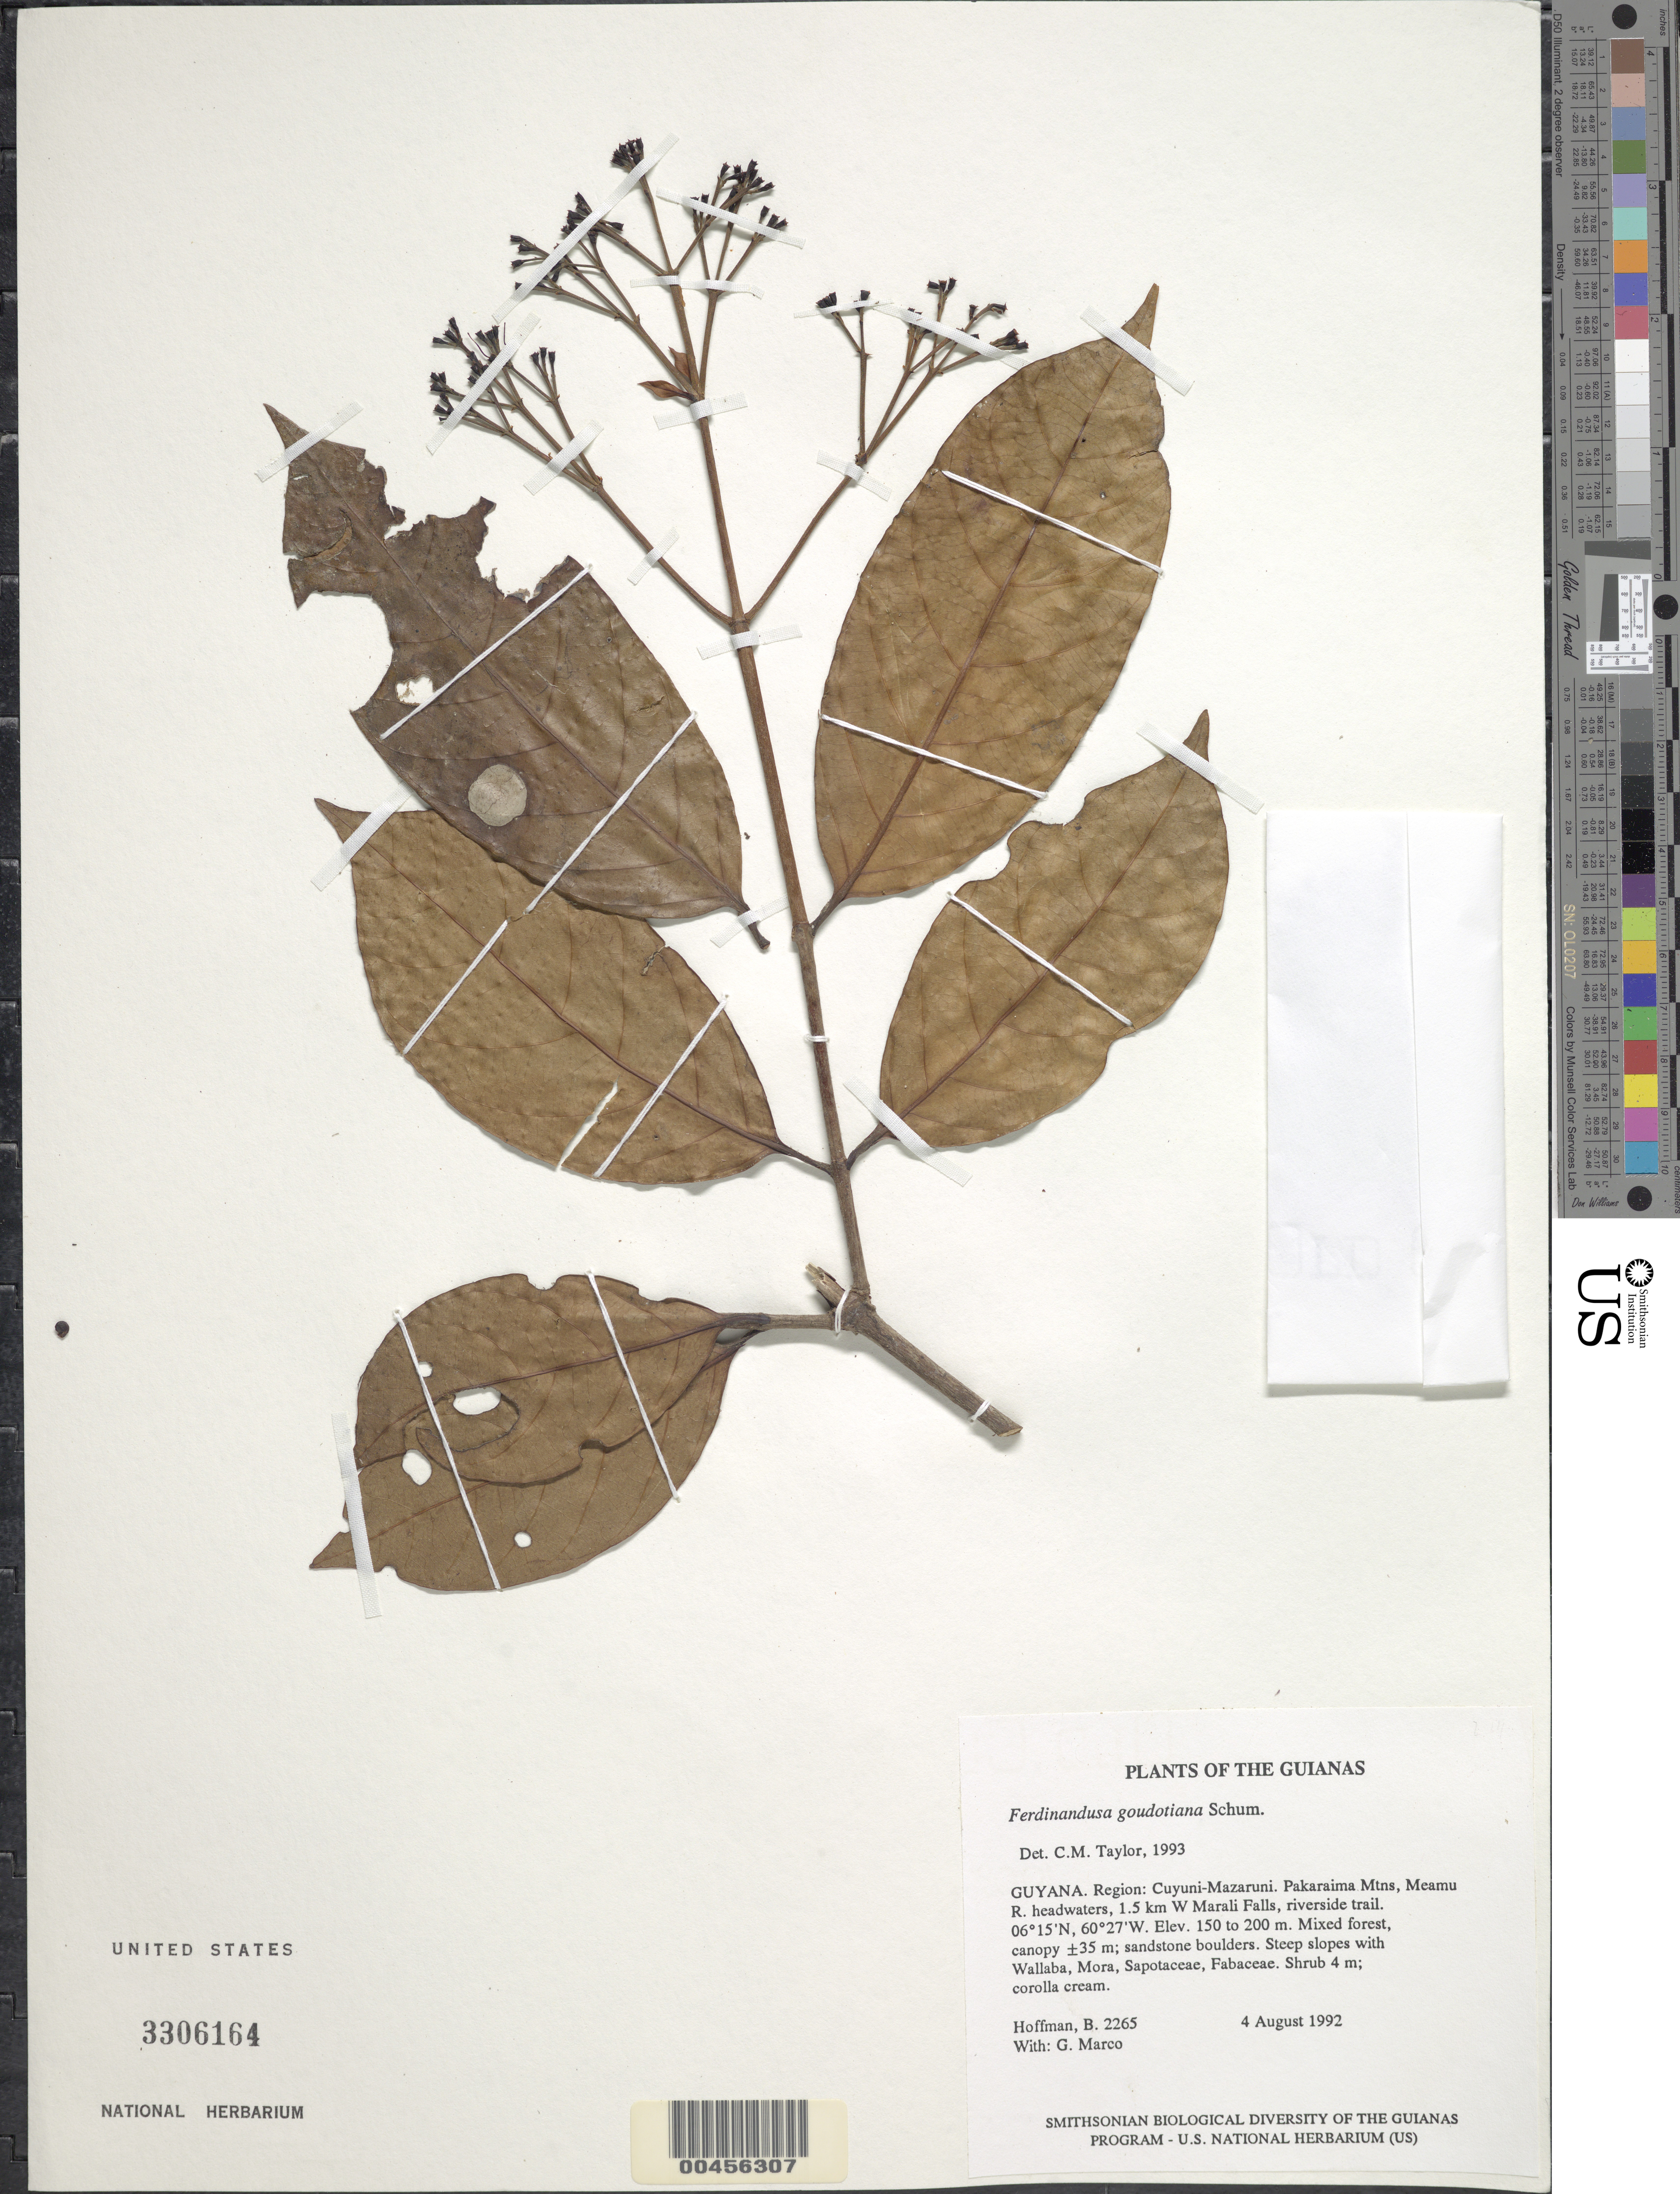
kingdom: Plantae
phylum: Tracheophyta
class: Magnoliopsida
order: Gentianales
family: Rubiaceae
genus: Ferdinandusa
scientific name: Ferdinandusa goudotiana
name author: K. Schum.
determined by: Taylor, Charlotte M.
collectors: B. Hoffman & G. Marco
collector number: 2265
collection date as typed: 4 August 1992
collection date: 1992-08-04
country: Guyana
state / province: Cuyuni-Mazaruni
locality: Pakaraima Mountains, Meamu River headwaters, 1.5 km W of Marali Falls, riverside trail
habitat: Mixed forest, canopy ±35 m; sandstone boulders. Steep slopes with Wallaba, Mora, Sapotaceae, Fabaceae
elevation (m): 150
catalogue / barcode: US 3306164